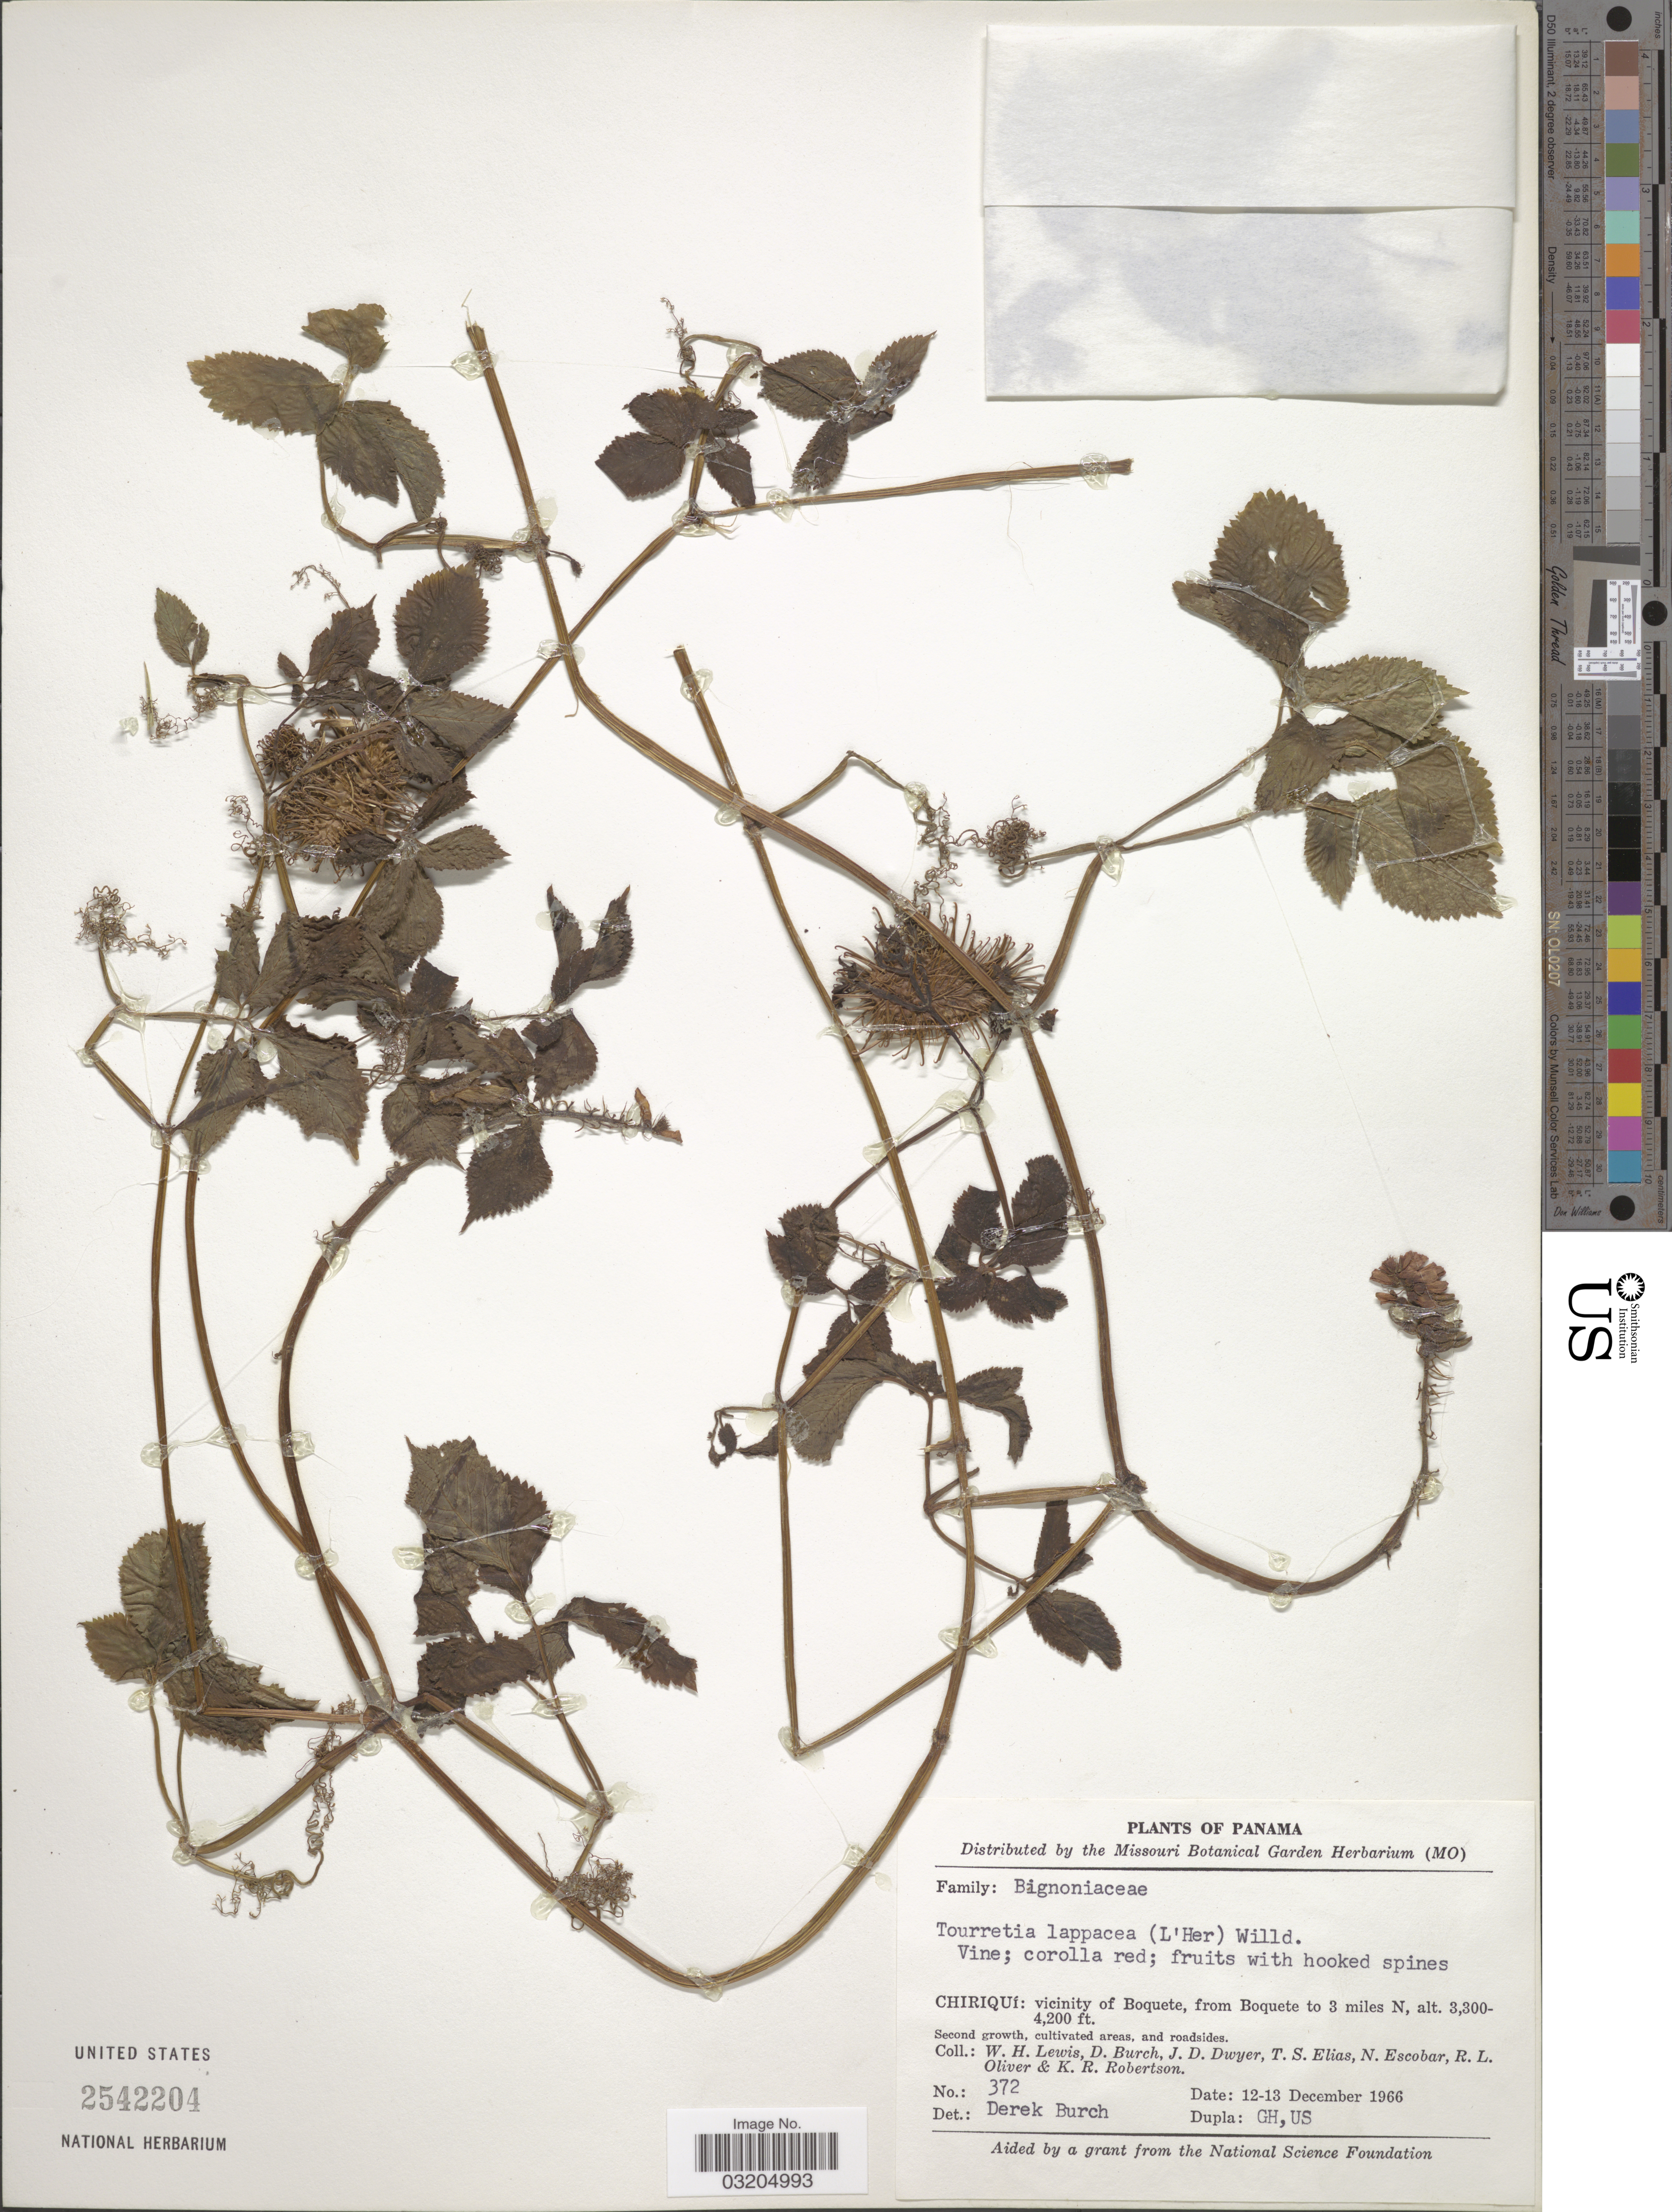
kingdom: Plantae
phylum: Tracheophyta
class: Magnoliopsida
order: Lamiales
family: Bignoniaceae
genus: Tourrettia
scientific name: Tourrettia lappacea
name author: (L'Hér.) Willd.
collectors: W. H. Lewis, D. Burch, J. D. Dwyer, T. S. Elias & et al.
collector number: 372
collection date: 1966-12-12/1966-12-13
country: Panama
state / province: Chiriqui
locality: Vicinity of Boquete, from Boquete to 3 miles N.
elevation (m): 1006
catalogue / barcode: US 2542204